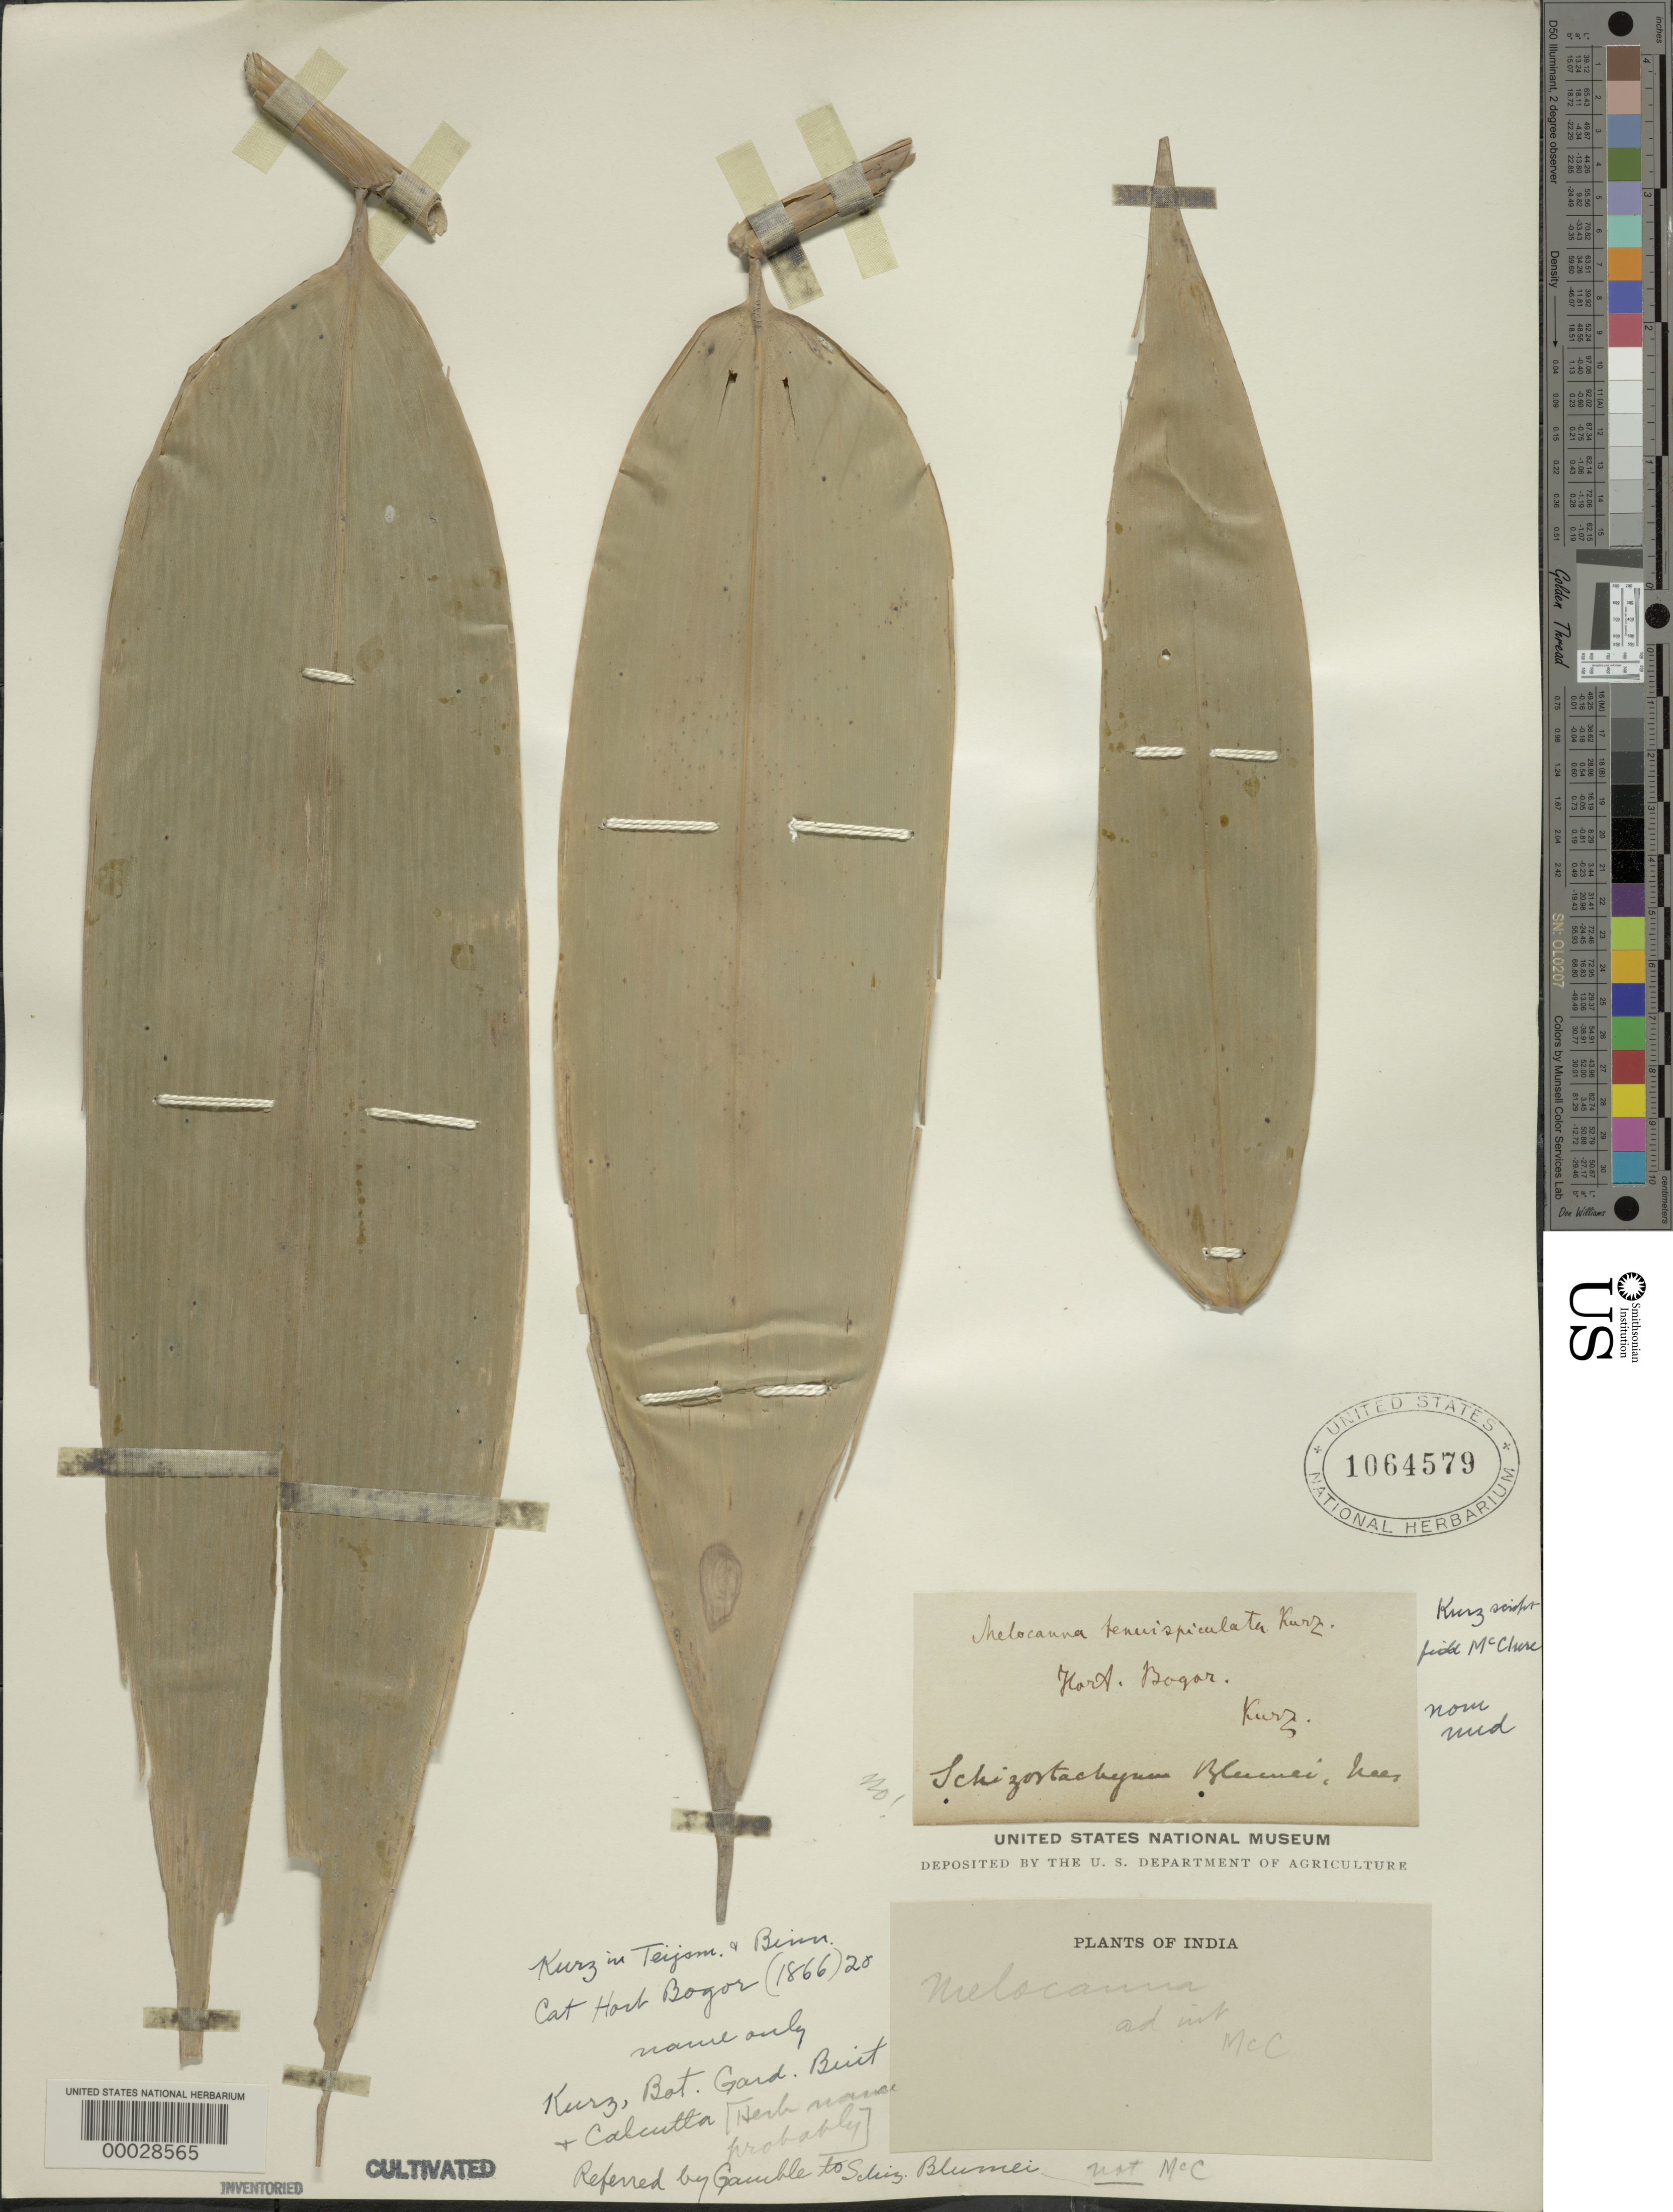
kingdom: Plantae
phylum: Tracheophyta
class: Liliopsida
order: Poales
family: Poaceae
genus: Melocanna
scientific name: Melocanna baccifera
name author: (Roxb.) Kurz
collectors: -- Kurz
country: India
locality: Botanical garden-calcutta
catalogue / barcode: US 1064579